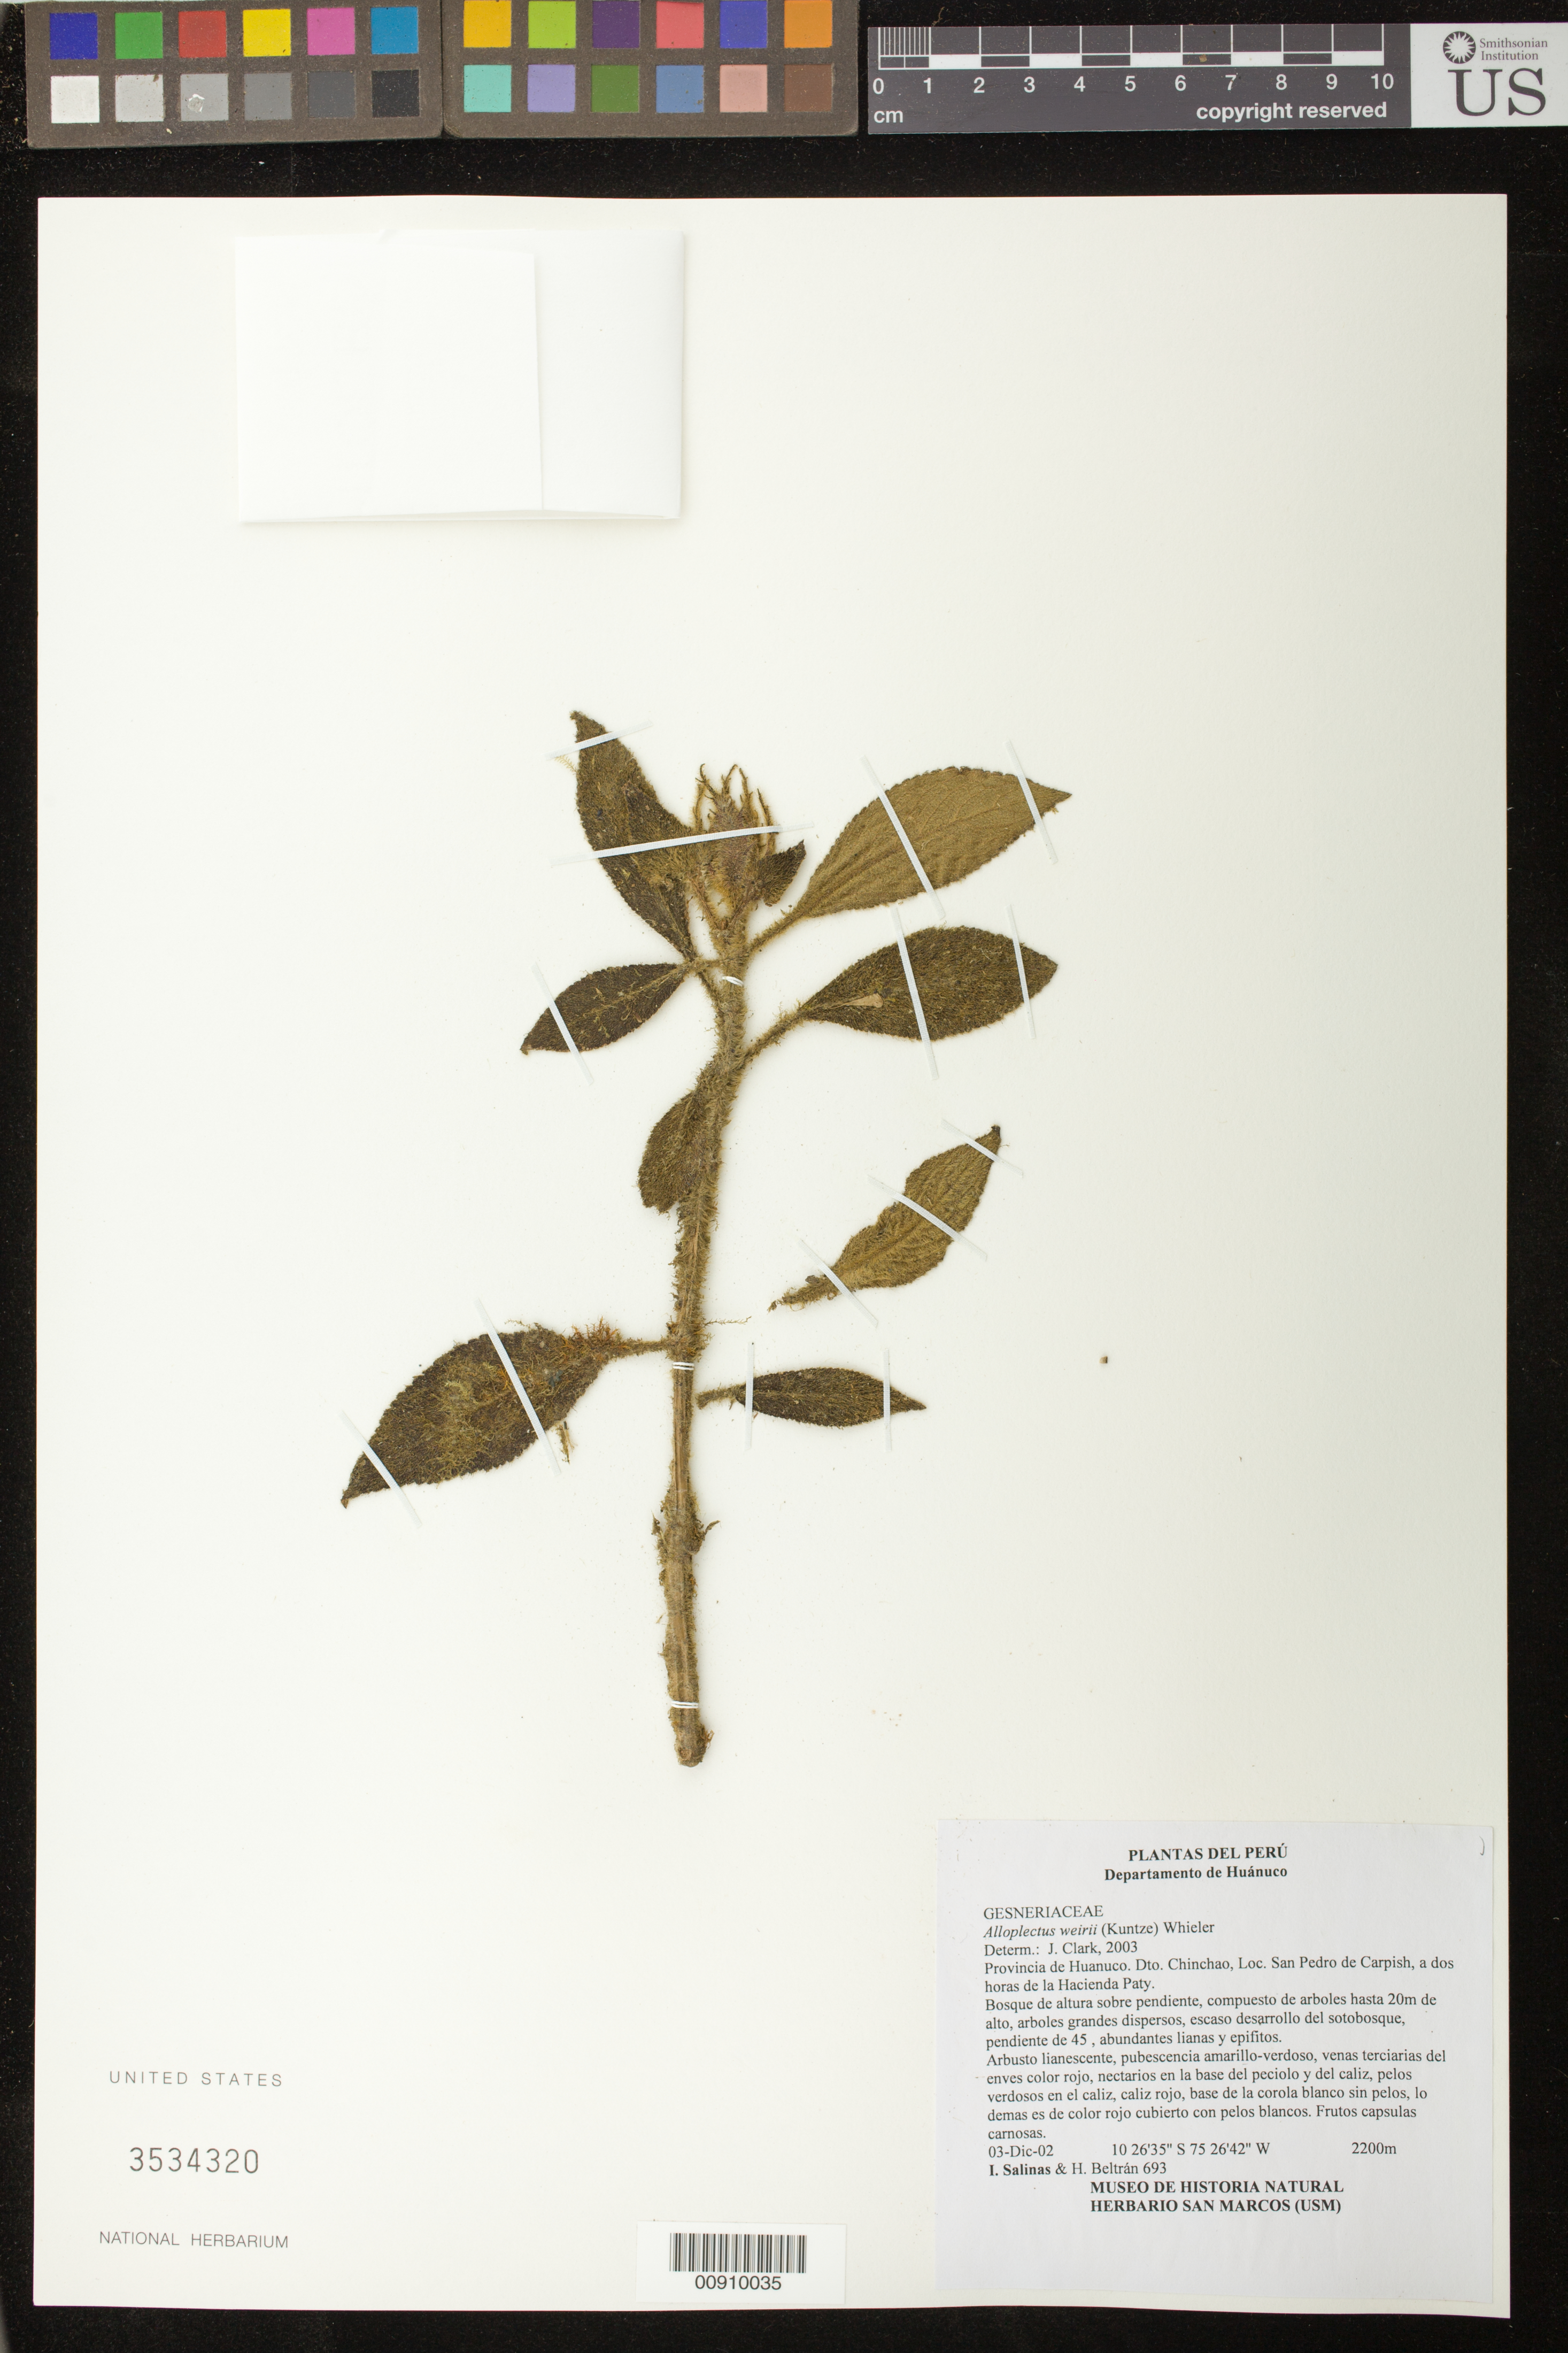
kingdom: Plantae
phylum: Tracheophyta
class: Magnoliopsida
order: Lamiales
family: Gesneriaceae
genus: Alloplectus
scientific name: Alloplectus weirii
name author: (Kuntze) Wiehler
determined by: Clark, J. L., (SEL), The Marie Selby Botanical Garden (UNITED STATES)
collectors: I. Salinas & H. Beltrán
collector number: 693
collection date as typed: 03 Dec 2002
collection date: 2002-12-03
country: Peru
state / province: Huánuco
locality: Provincia de Huanuco, Dto. Chinchao, Loc. San Pedro de Carpish, a dos horas de la hacienda Paty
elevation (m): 2200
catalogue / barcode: US 3534320